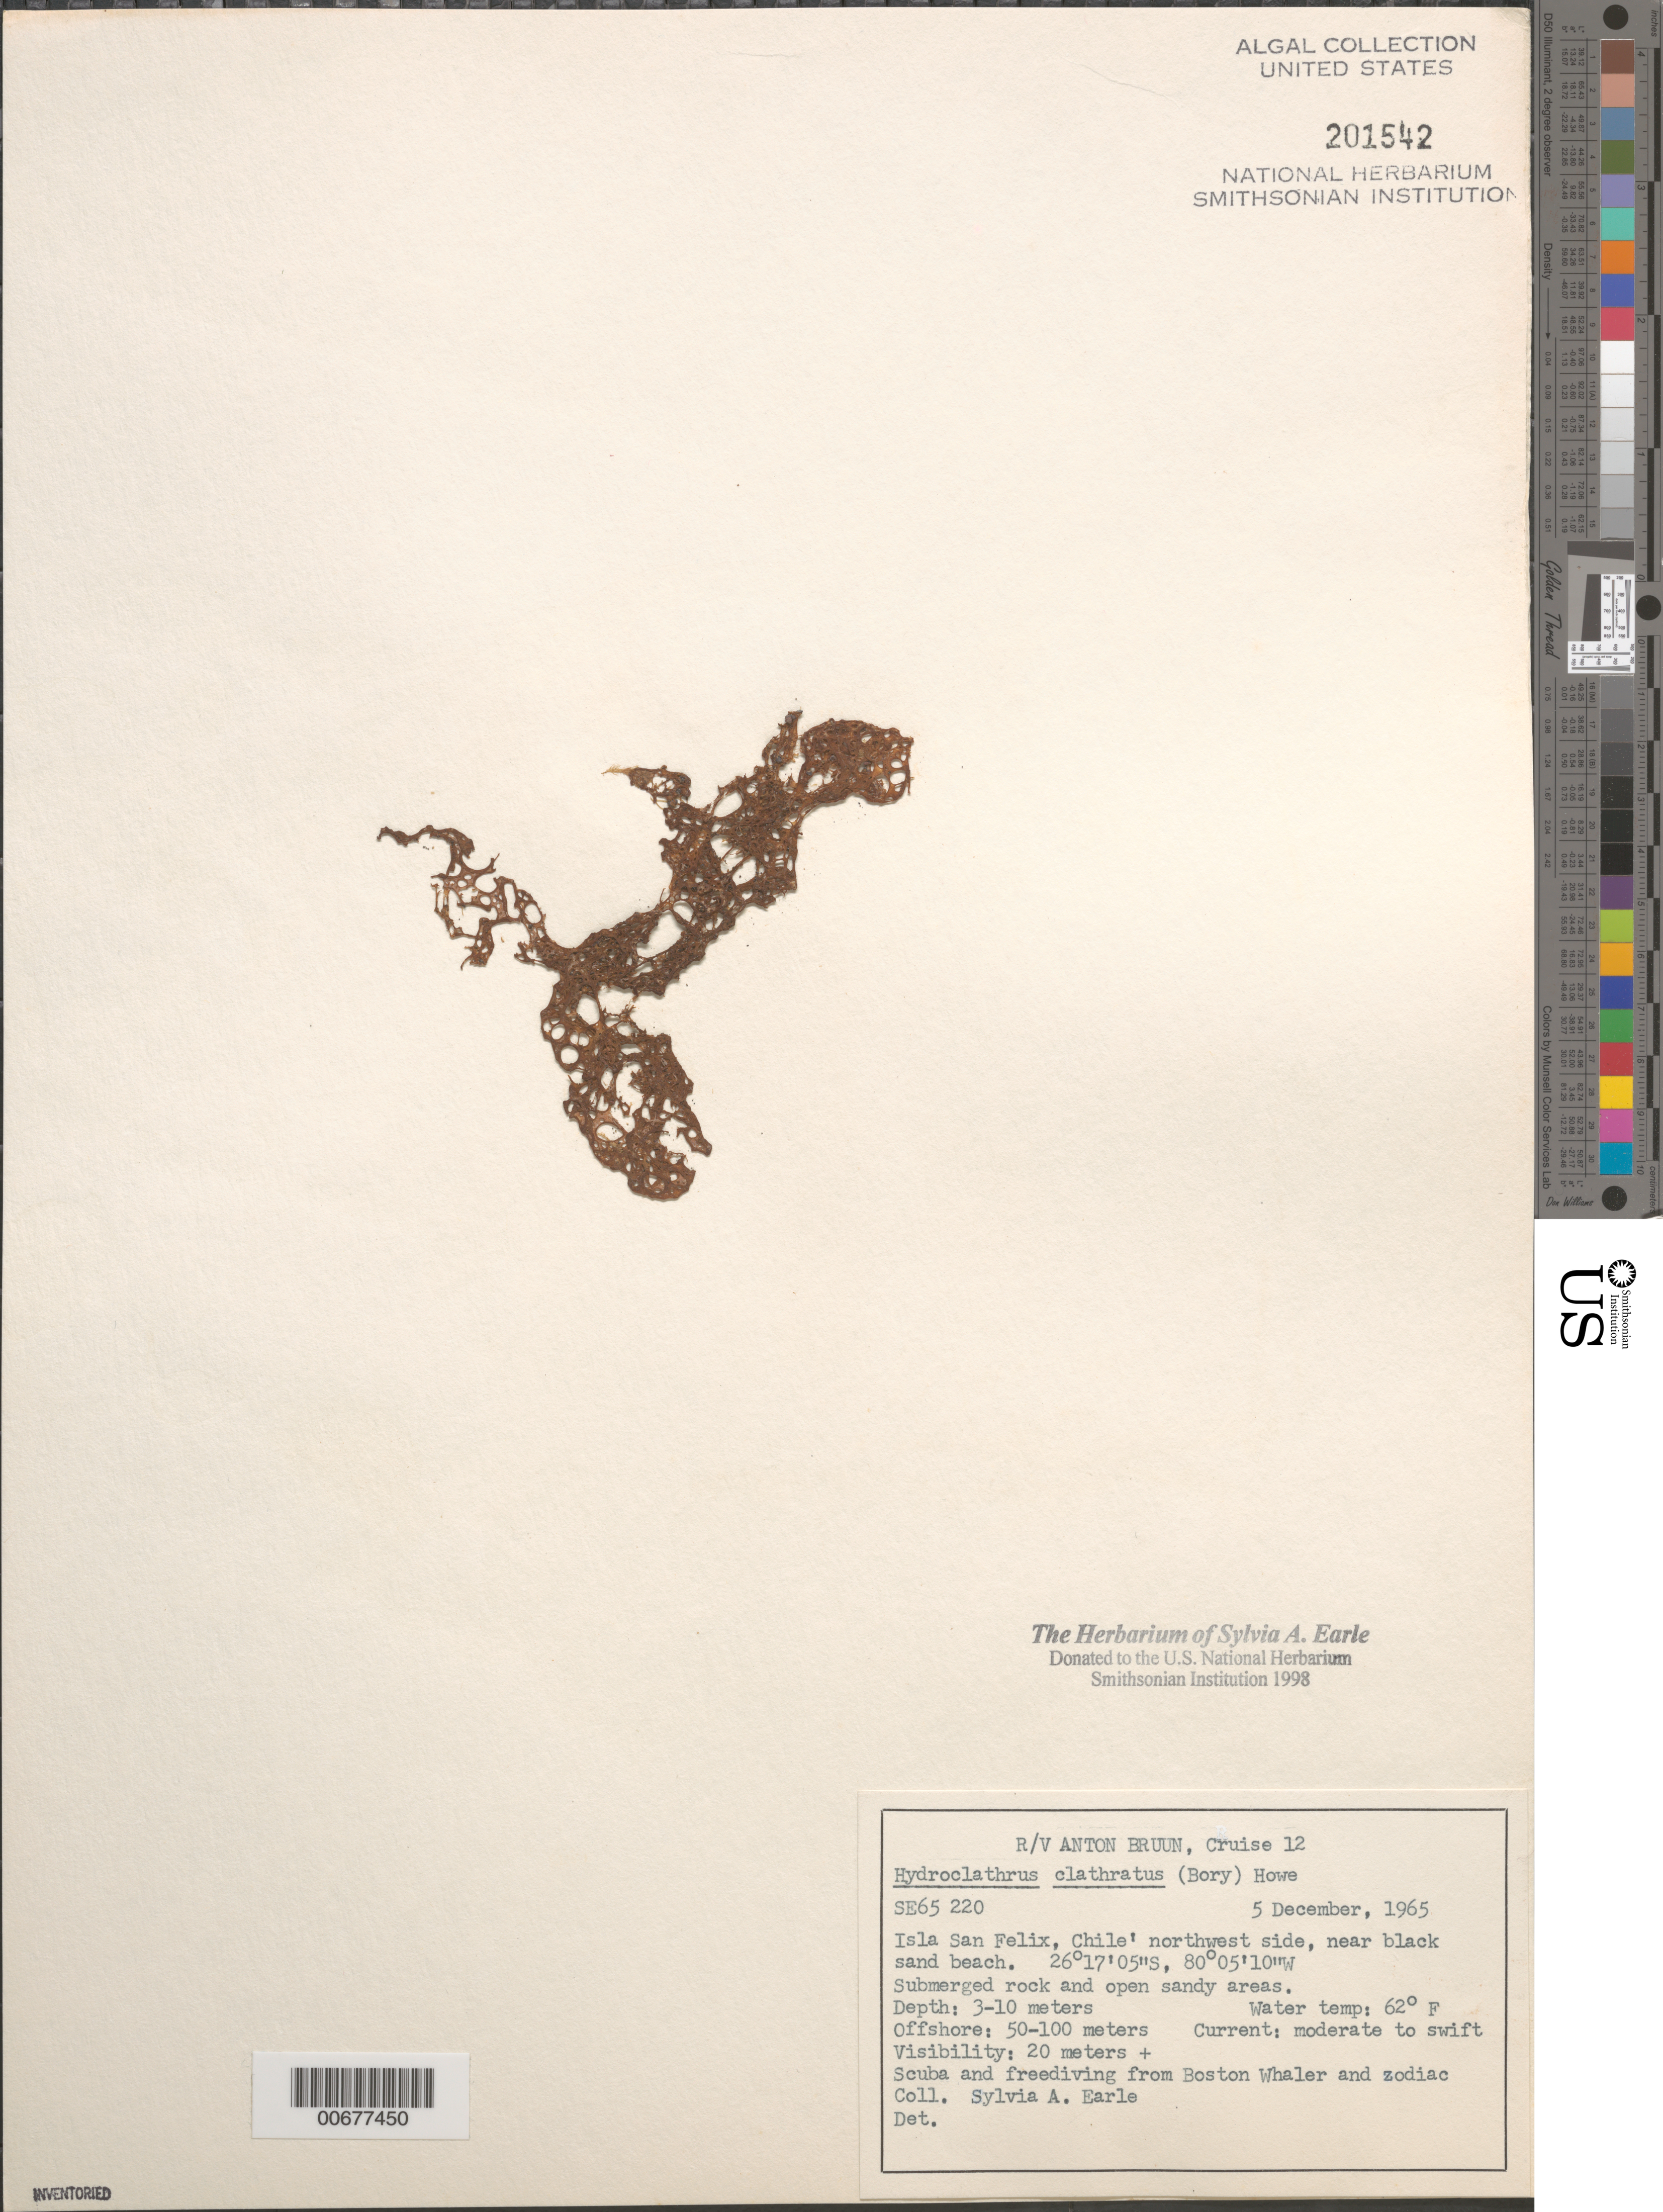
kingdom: Chromista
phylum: Ochrophyta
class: Phaeophyceae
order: Scytosiphonales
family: Scytosiphonaceae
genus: Hydroclathrus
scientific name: Hydroclathrus clathratus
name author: (C. Agardh) M. Howe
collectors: S. A. Earle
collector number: SE 65220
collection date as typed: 05 Dec 1965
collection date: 1965-12-05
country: Chile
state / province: Atacama (III)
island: Isla San Felix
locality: Near black sand beach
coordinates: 26 17' 05" S, 80 05' 10" W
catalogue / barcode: US 201542